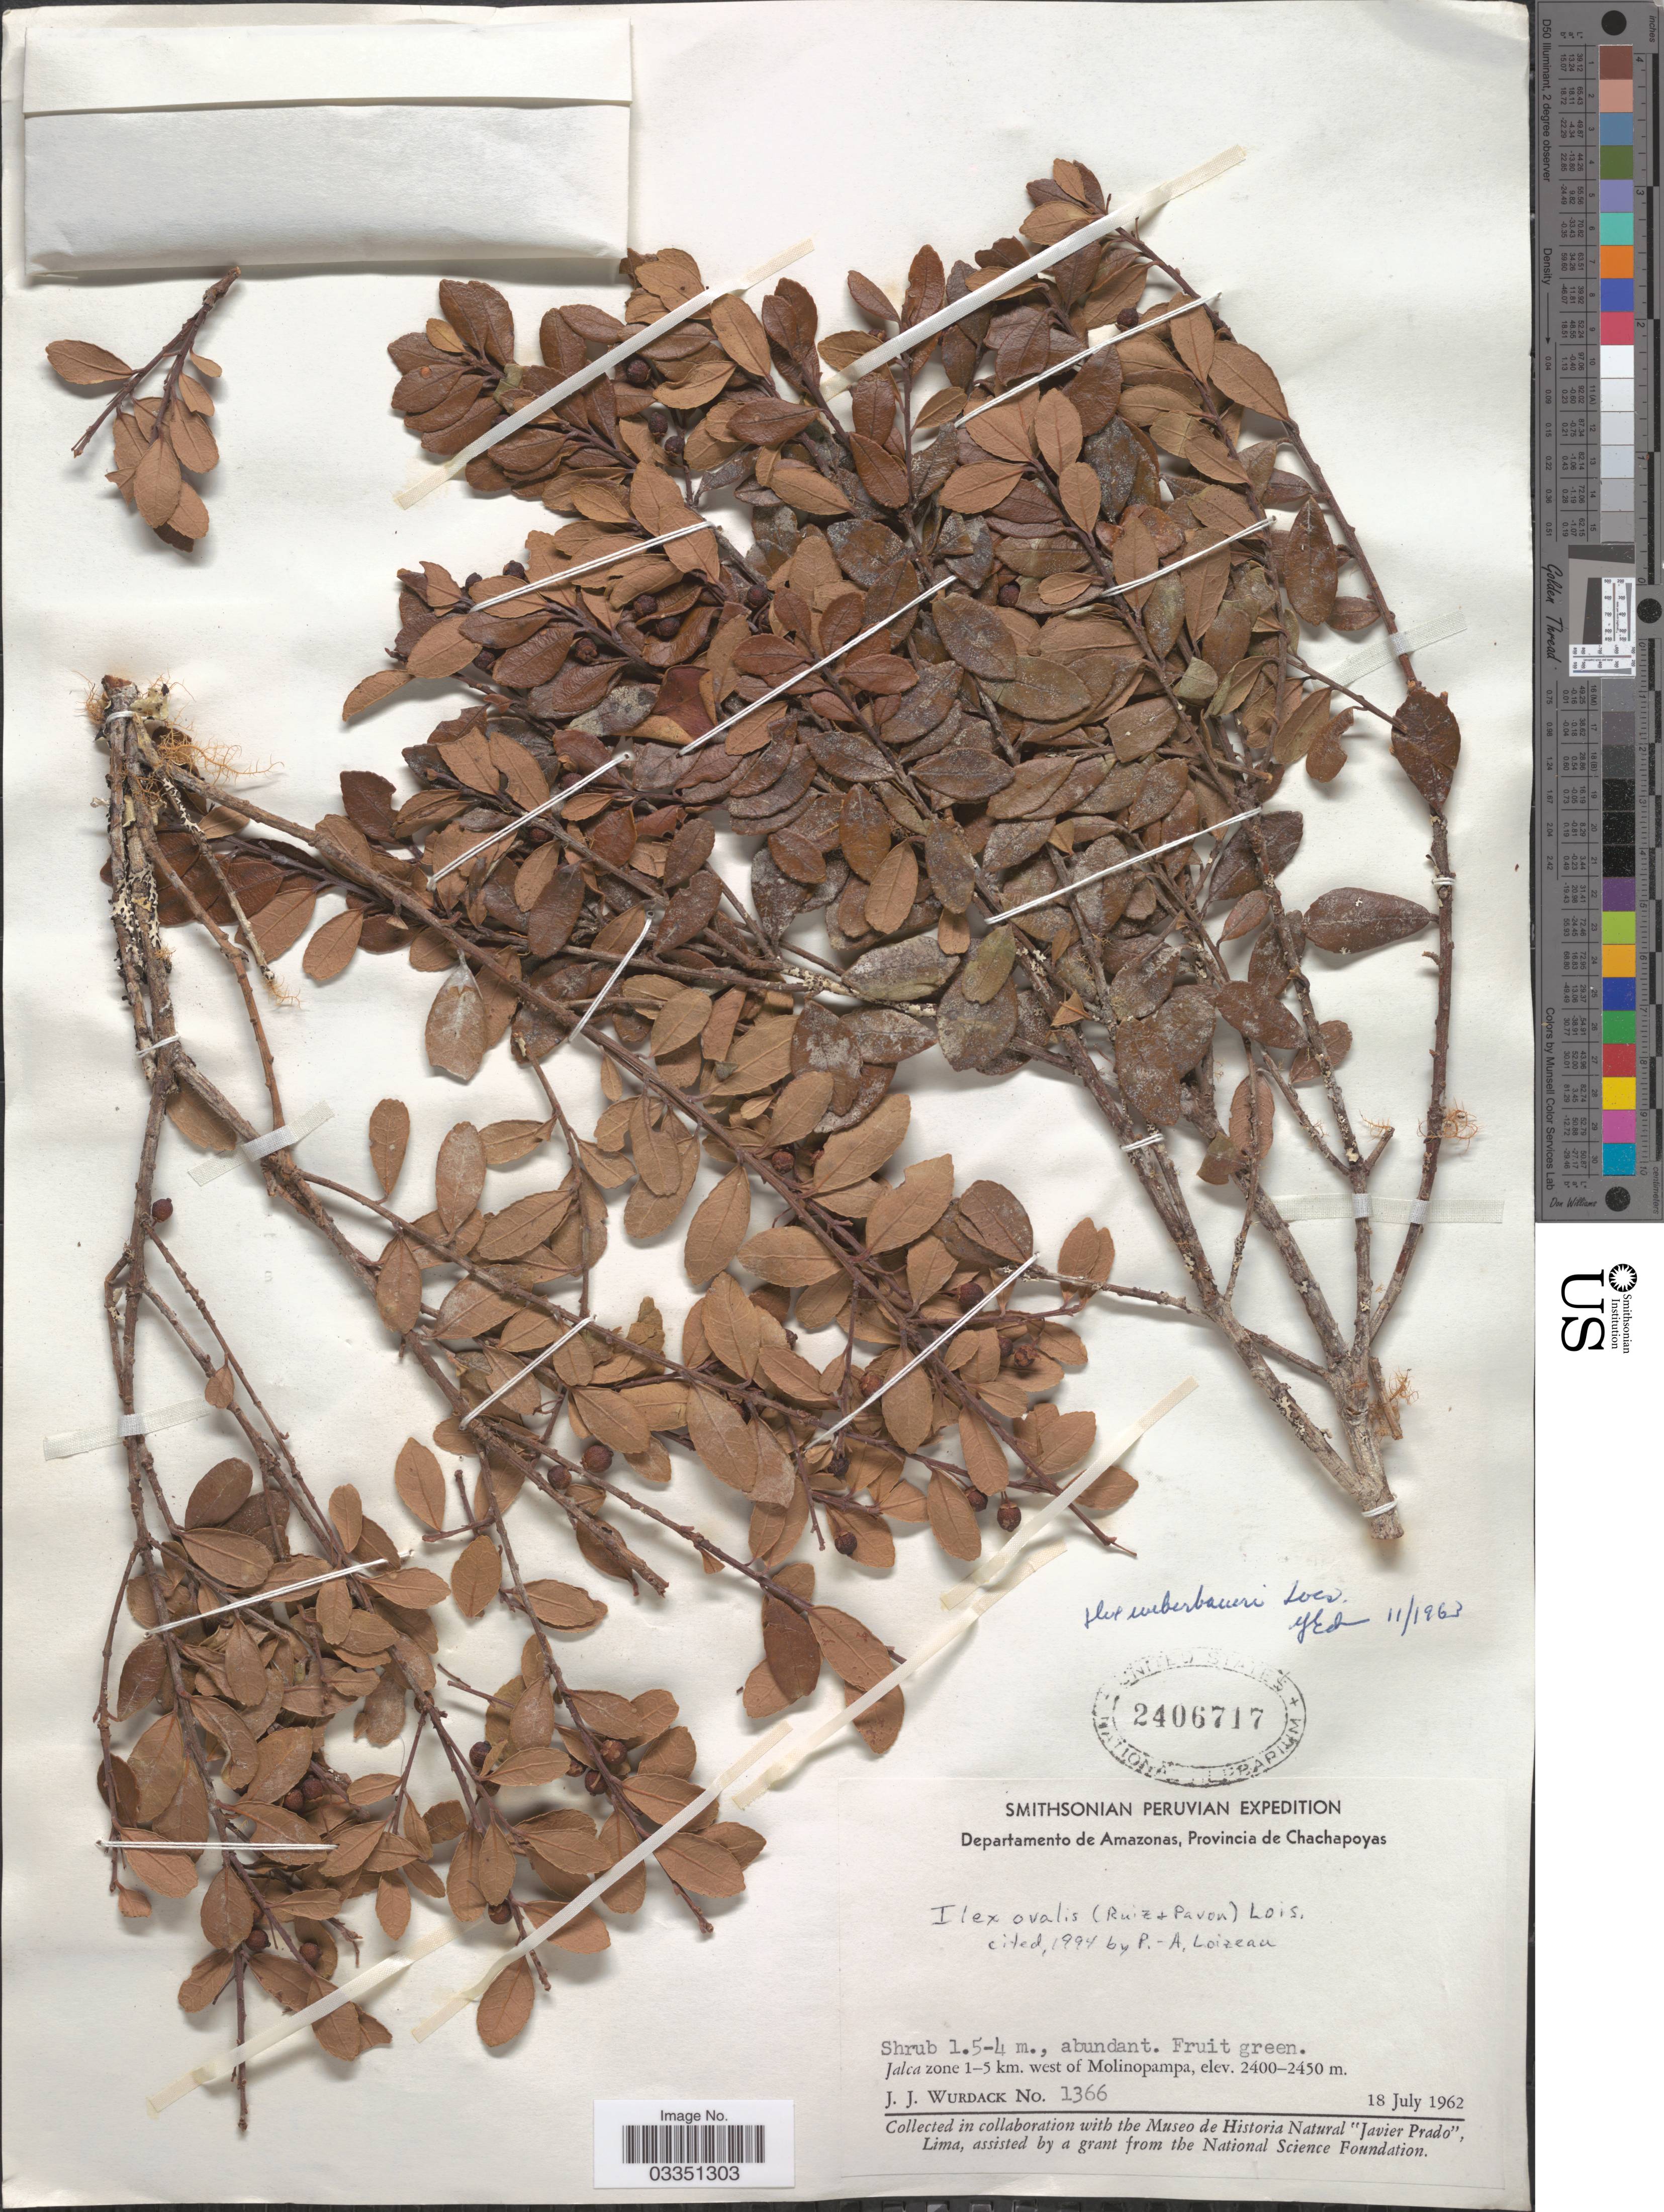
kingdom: Plantae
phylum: Tracheophyta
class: Magnoliopsida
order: Aquifoliales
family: Aquifoliaceae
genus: Ilex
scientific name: Ilex ovalis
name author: (Ruiz & Pav.) Loes.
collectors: J. J. Wurdack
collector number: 1366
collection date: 1962-07-18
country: Peru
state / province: Amazonas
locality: Departamento de Amazonas, Provincia de Chachapoyas. Jalca zone 1-5 km. west of Molinopampa.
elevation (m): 2400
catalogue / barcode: US 2406717